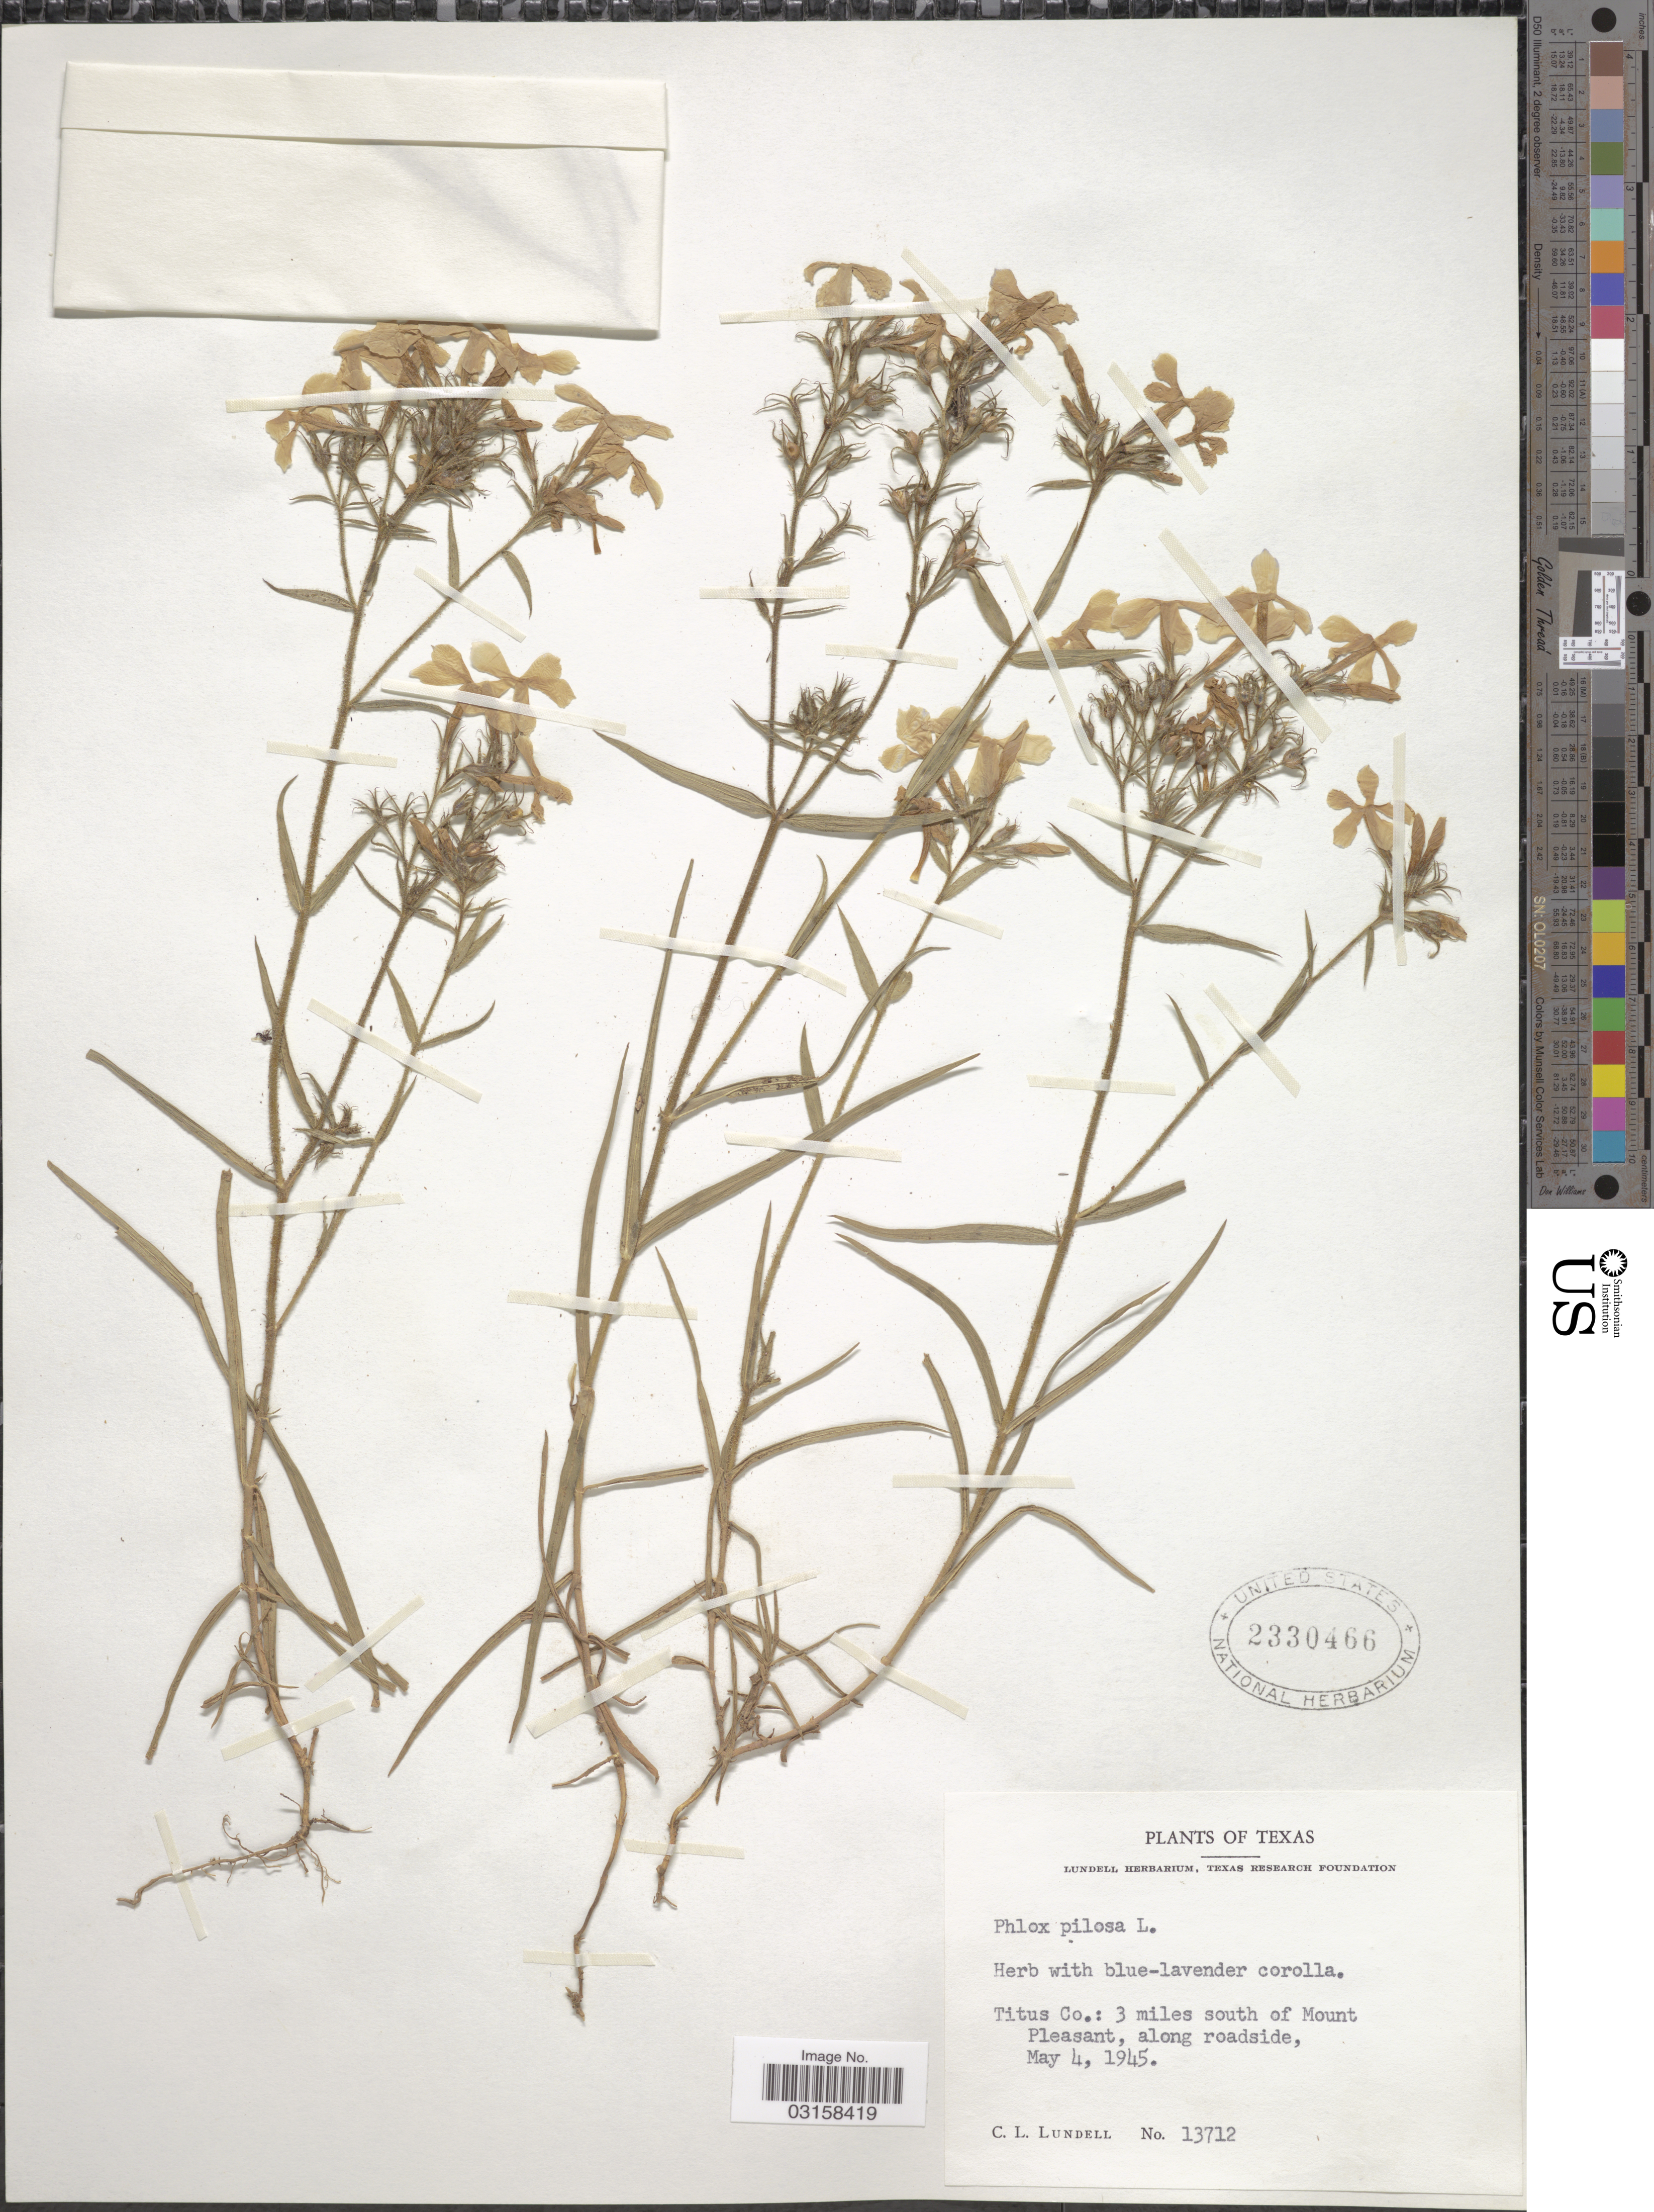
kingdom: Plantae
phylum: Tracheophyta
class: Magnoliopsida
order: Ericales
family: Polemoniaceae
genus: Phlox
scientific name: Phlox pilosa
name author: L.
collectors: C. L. Lundell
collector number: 13712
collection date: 1945-05-04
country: United States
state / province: Texas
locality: Titus Co.: 3 miles south of Mount Pleasant, along roadside.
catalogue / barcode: US 2330466